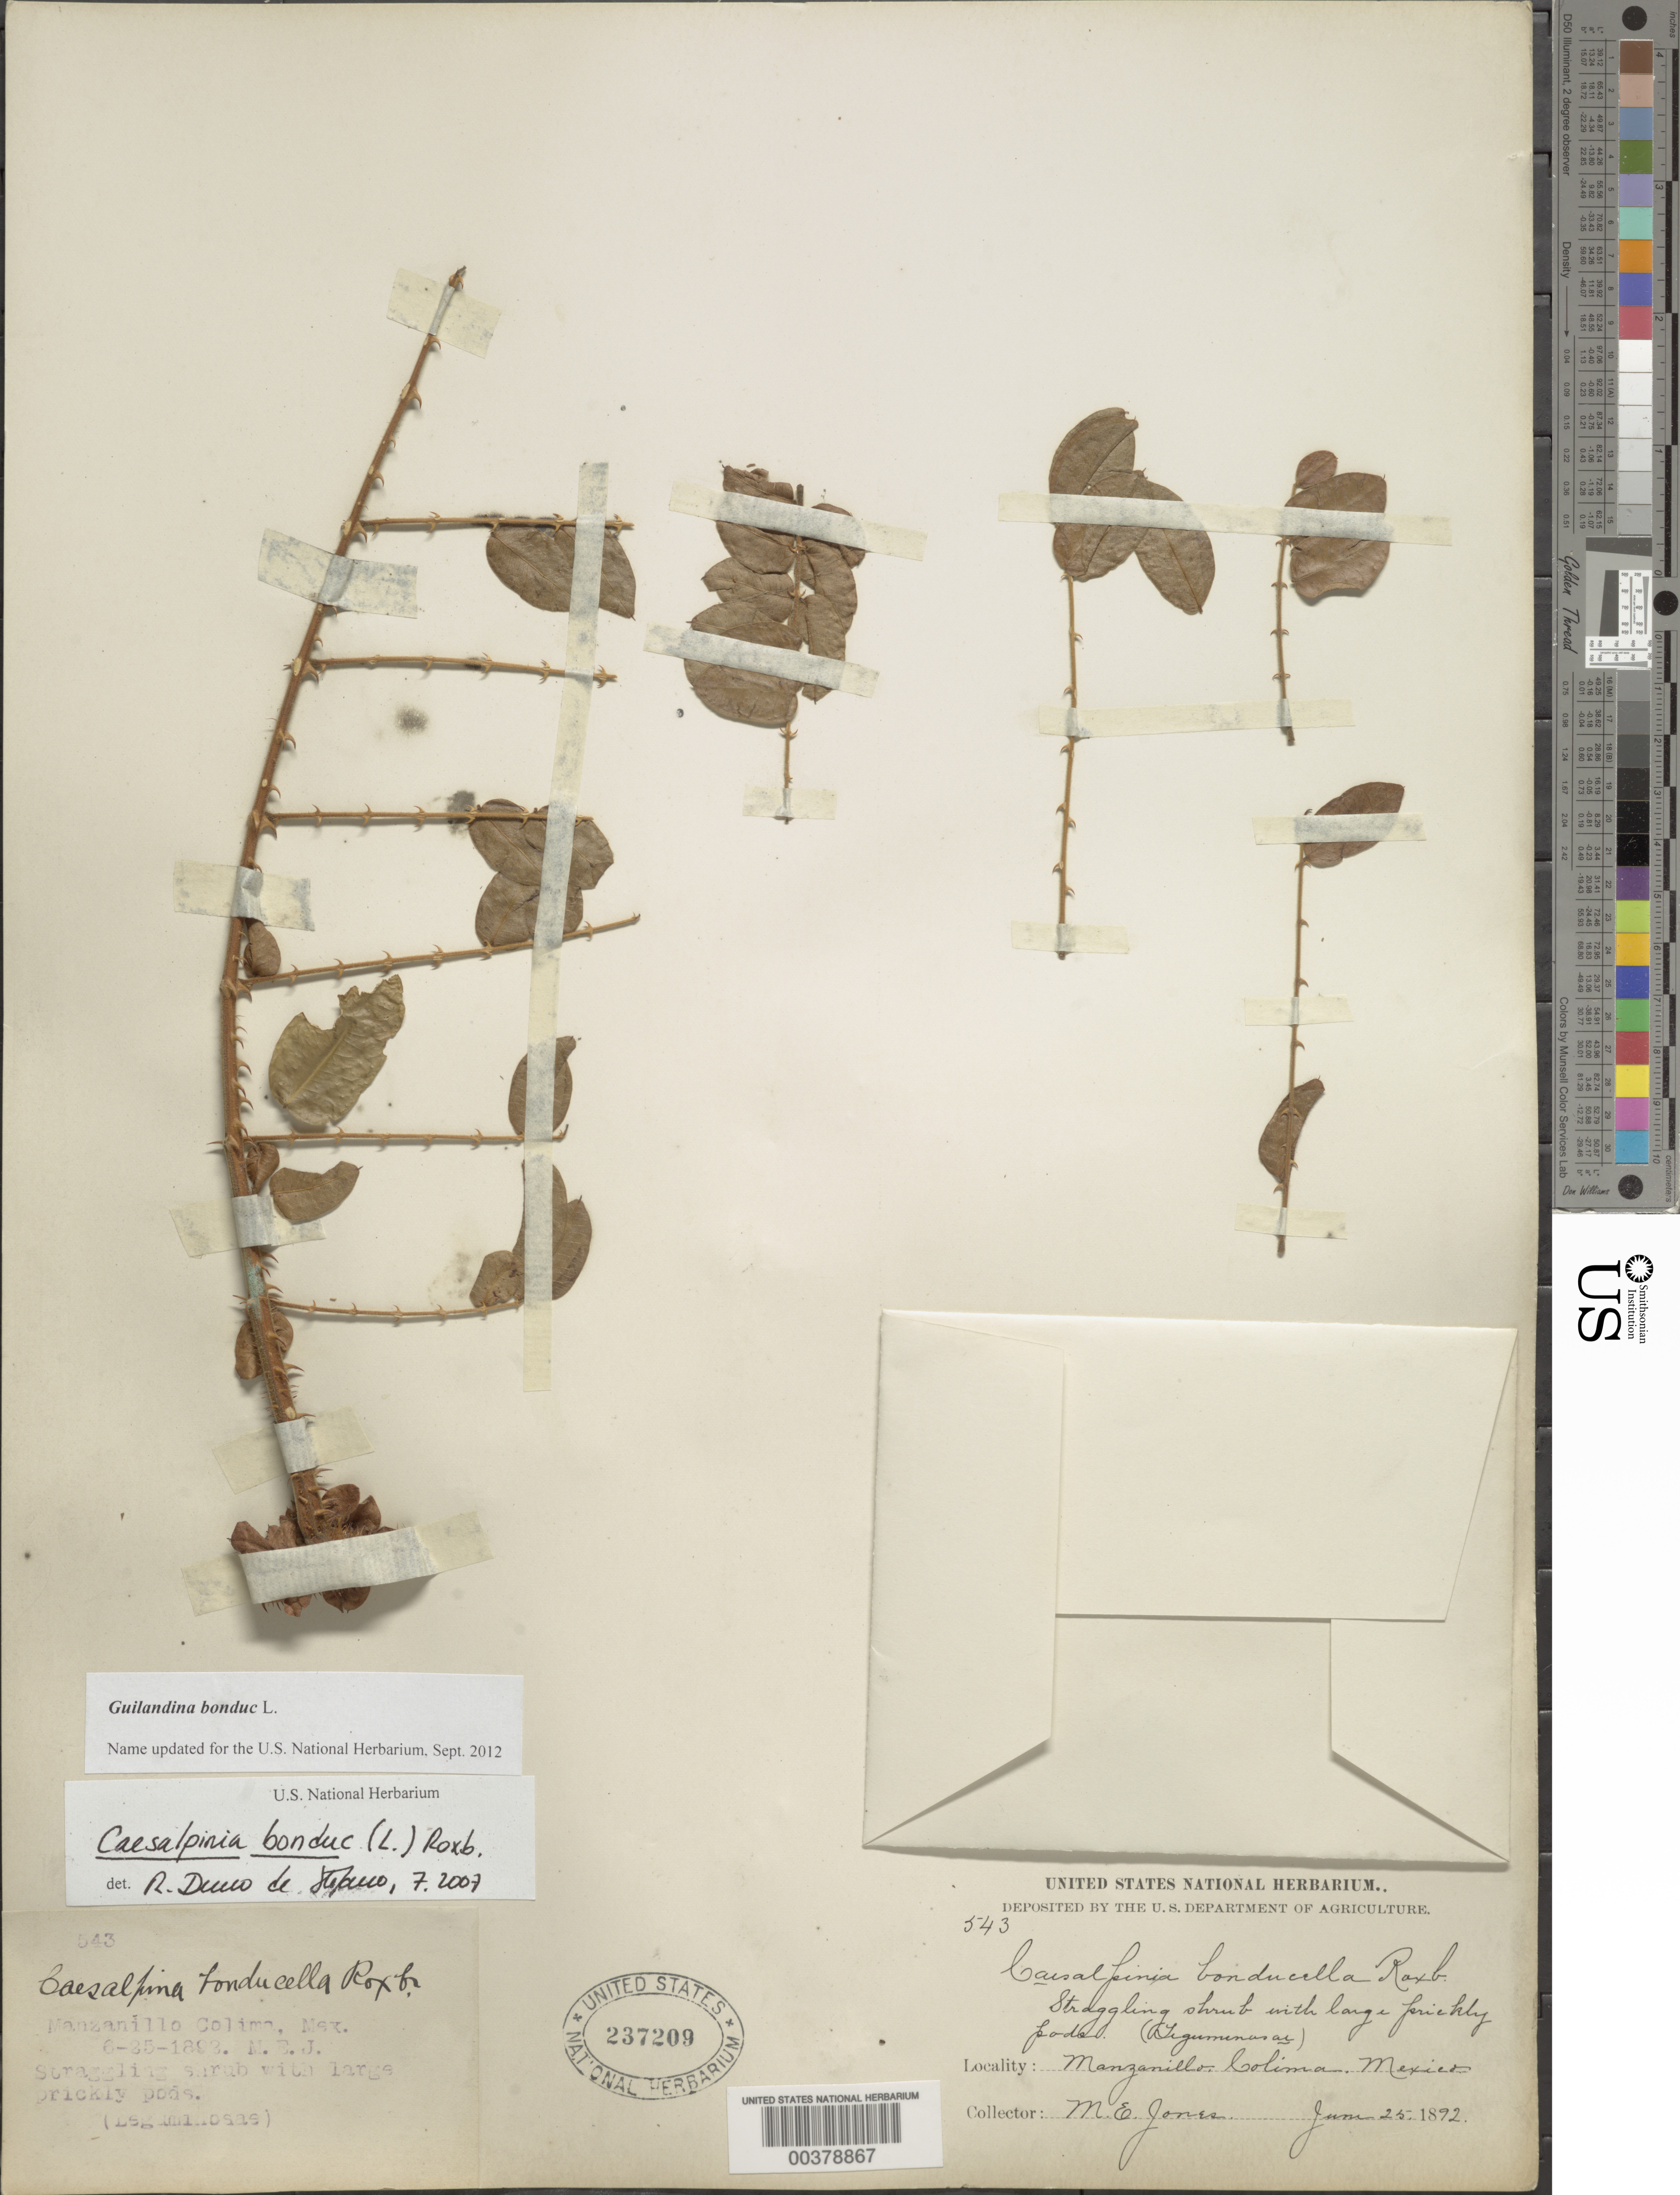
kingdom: Plantae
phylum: Tracheophyta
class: Magnoliopsida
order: Fabales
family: Fabaceae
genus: Guilandina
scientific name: Guilandina bonduc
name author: L.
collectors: M. E. Jones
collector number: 543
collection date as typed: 25 Jun 1892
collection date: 1892-06-25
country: Mexico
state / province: Colima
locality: Manzanillo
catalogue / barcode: US 237209